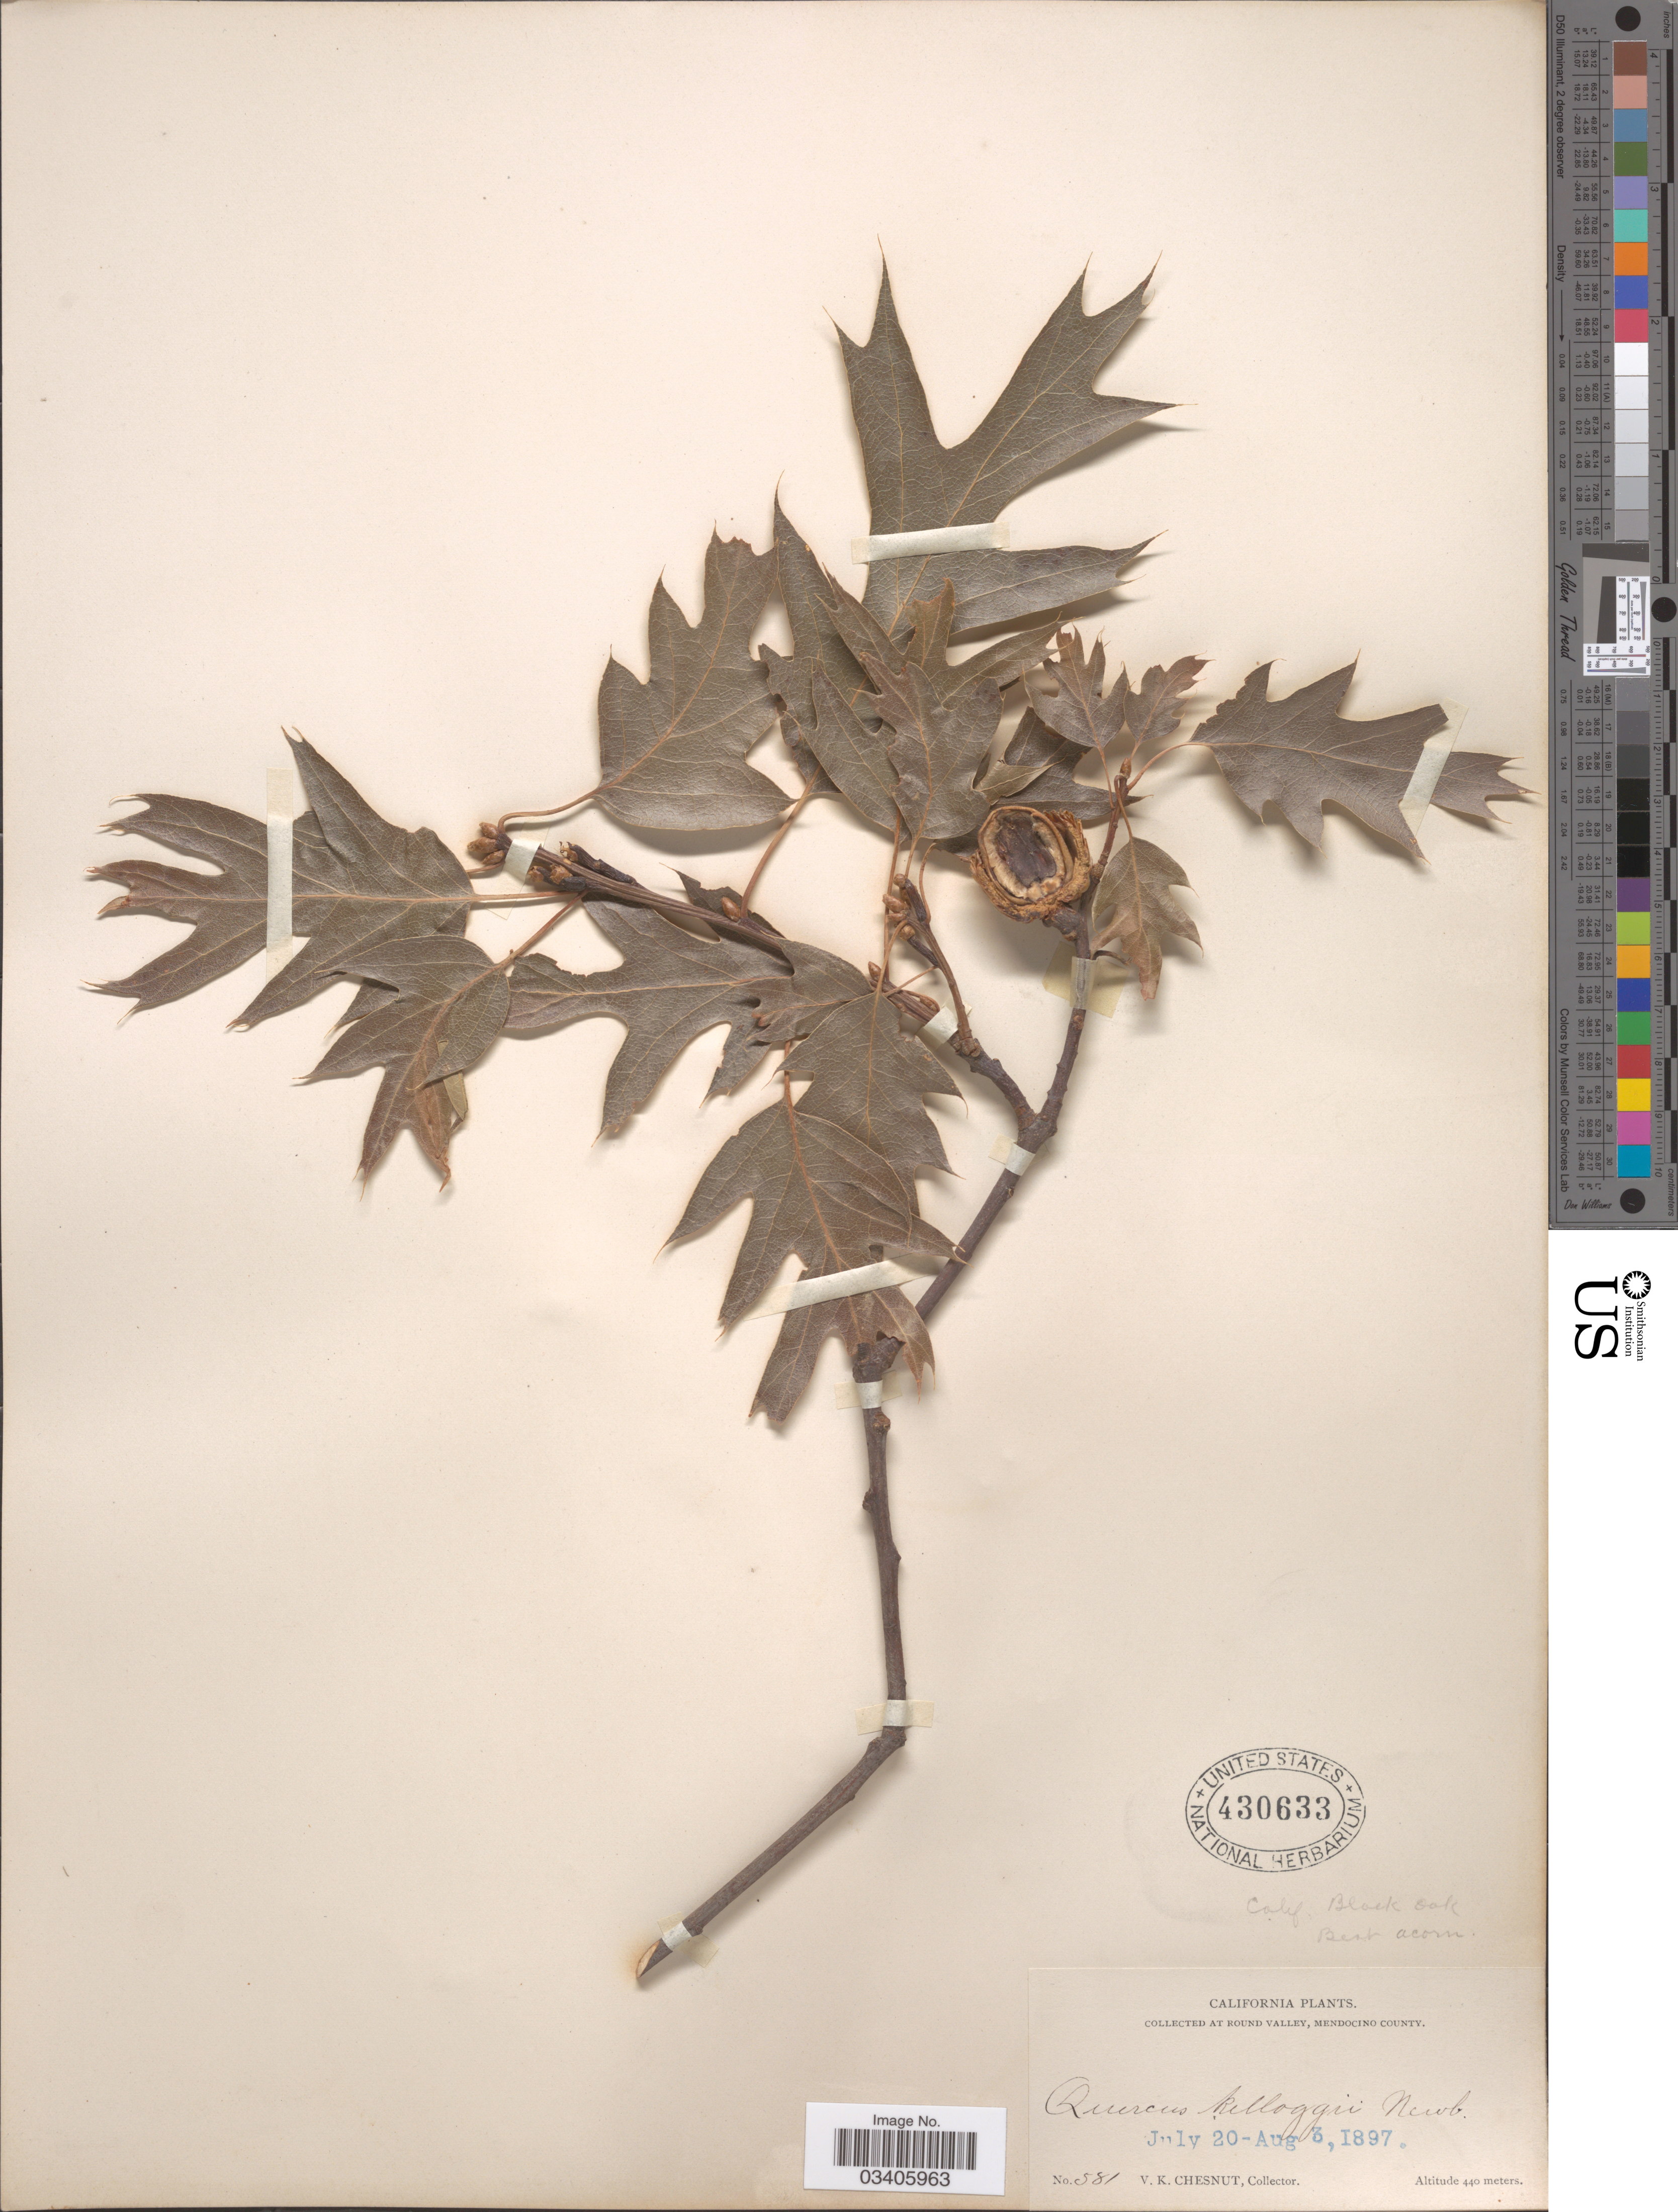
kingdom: Plantae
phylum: Tracheophyta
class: Magnoliopsida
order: Fagales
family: Fagaceae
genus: Quercus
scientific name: Quercus kelloggii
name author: Newb.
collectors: V. Chesnut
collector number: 581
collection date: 1897-07-20/1897-08-03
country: United States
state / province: California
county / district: Mendocino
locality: Round Valley, Mendocino County.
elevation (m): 440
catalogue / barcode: US 430633